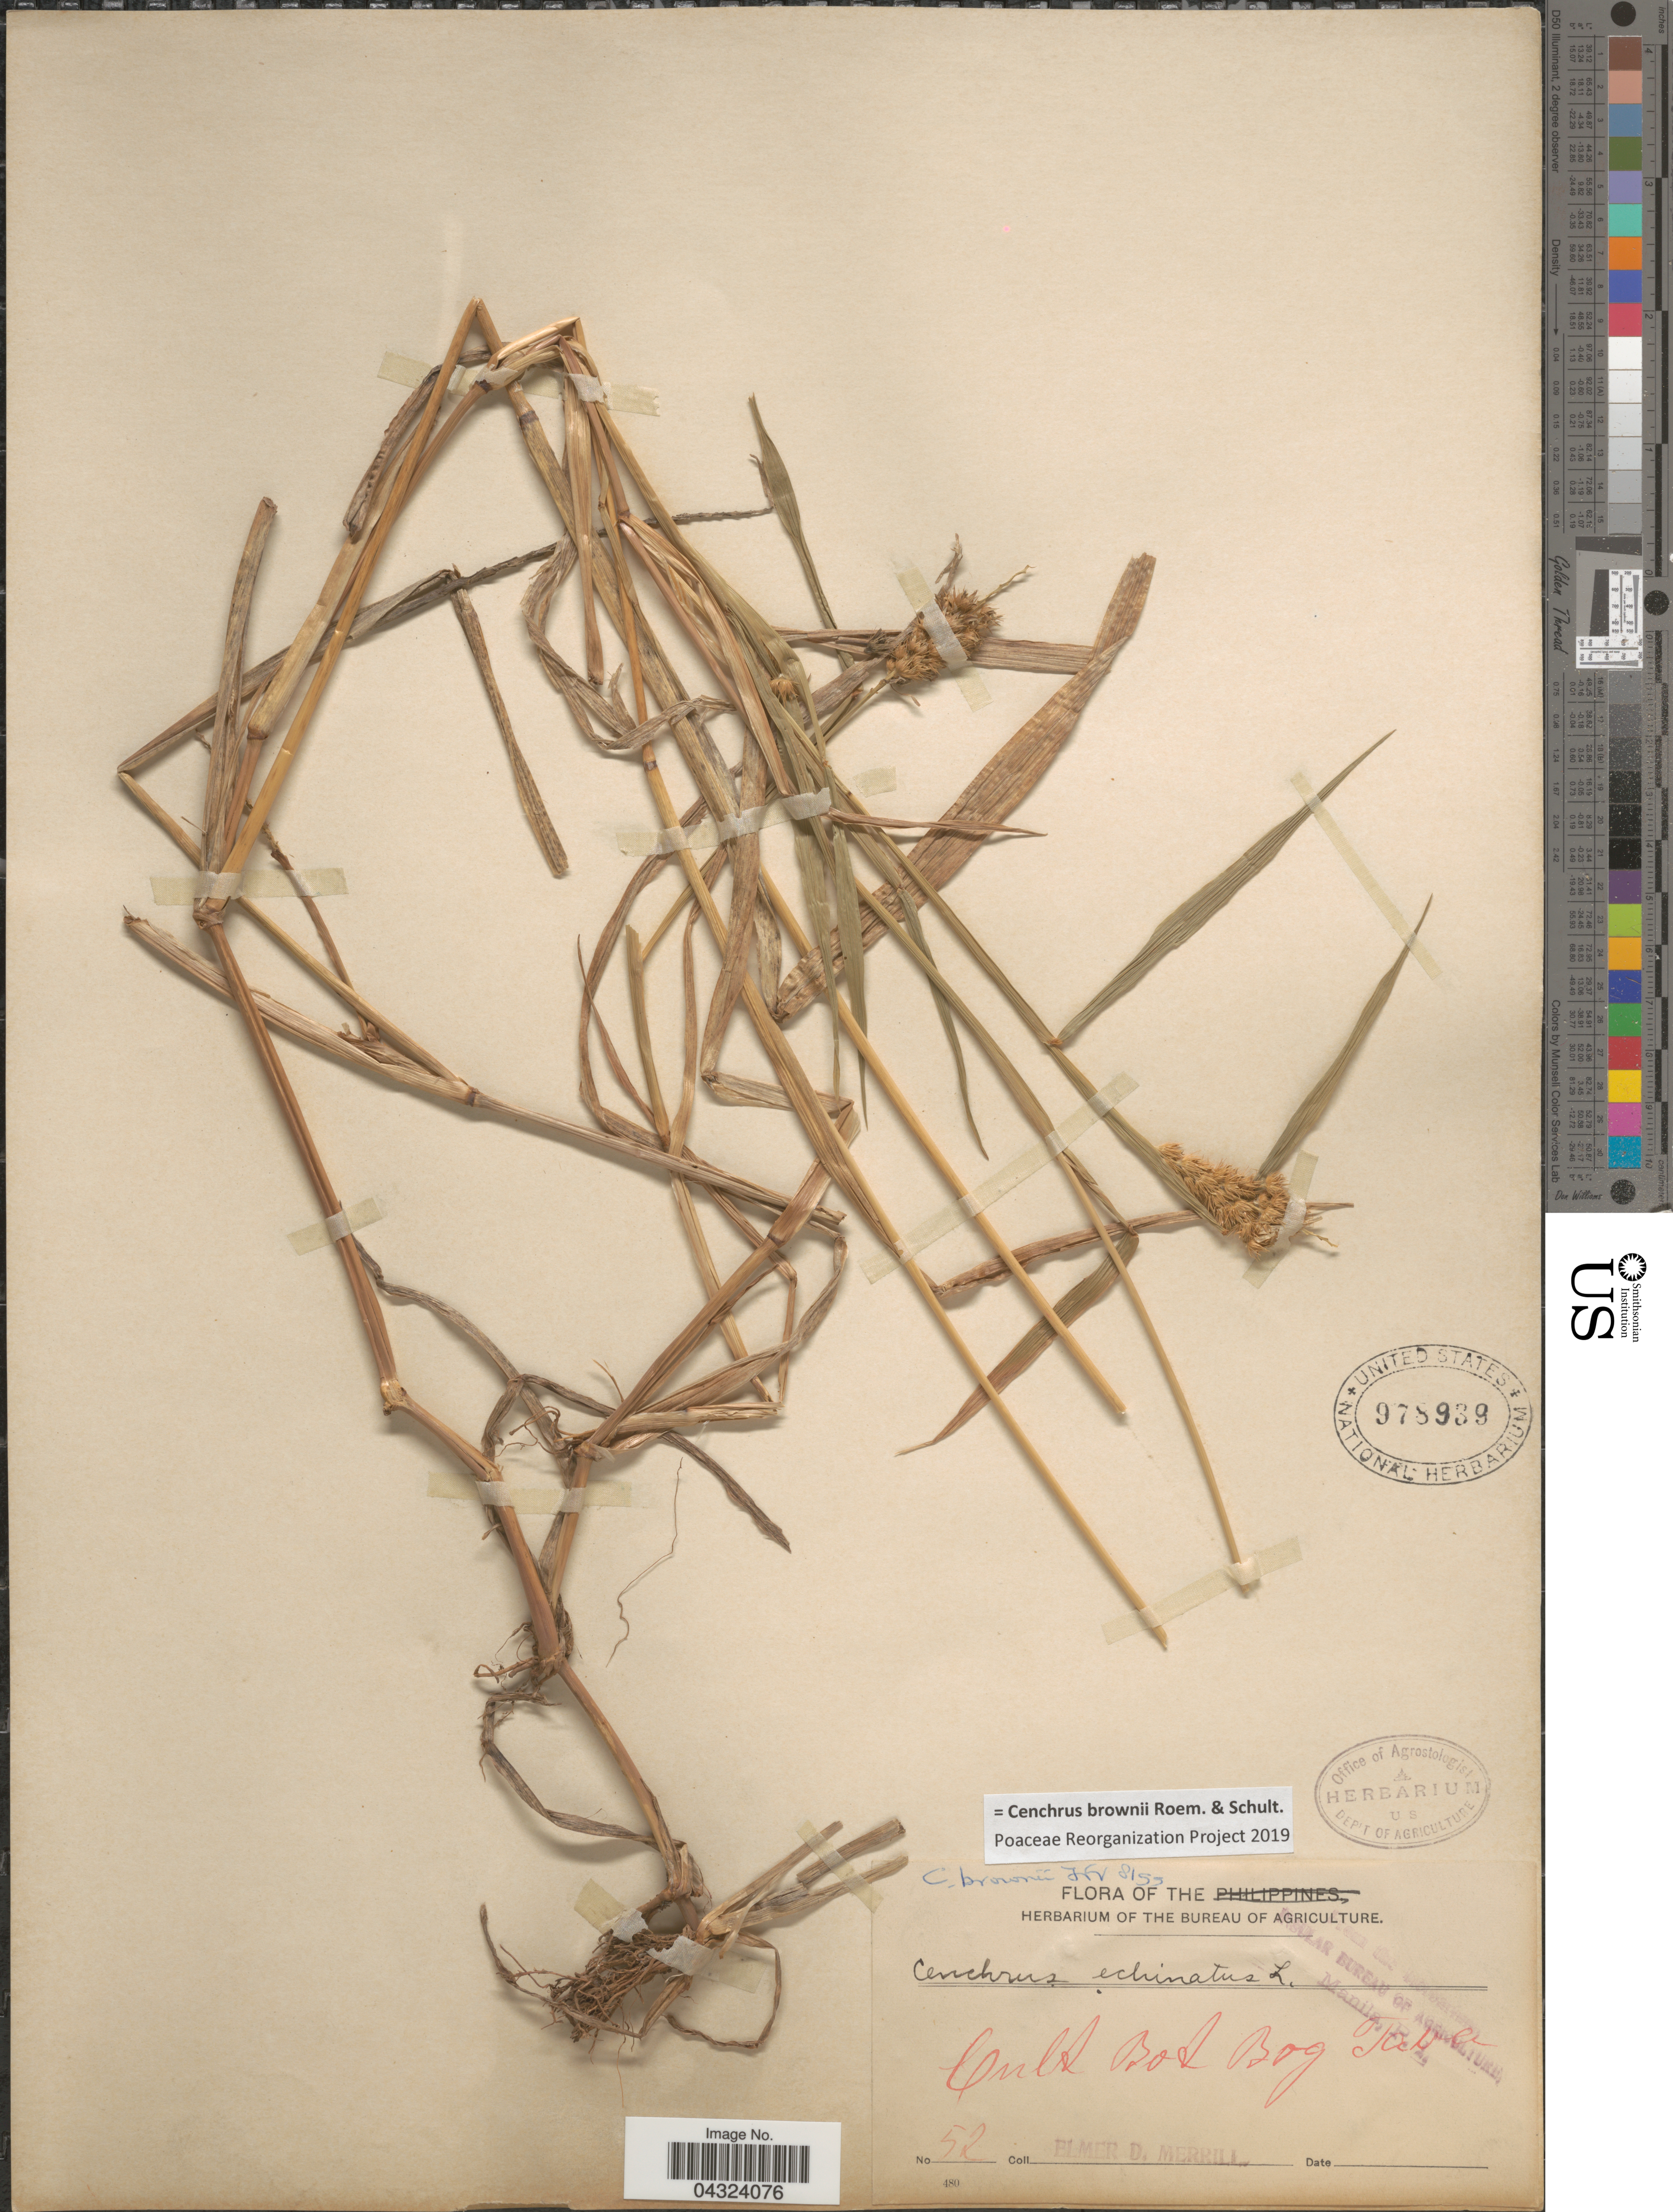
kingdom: Plantae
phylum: Tracheophyta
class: Liliopsida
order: Poales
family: Poaceae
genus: Cenchrus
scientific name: Cenchrus brownii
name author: Roem. & Schult.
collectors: E. D. Merrill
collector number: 52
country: Indonesia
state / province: Java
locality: Cult Bot Bog Java.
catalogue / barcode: US 978939